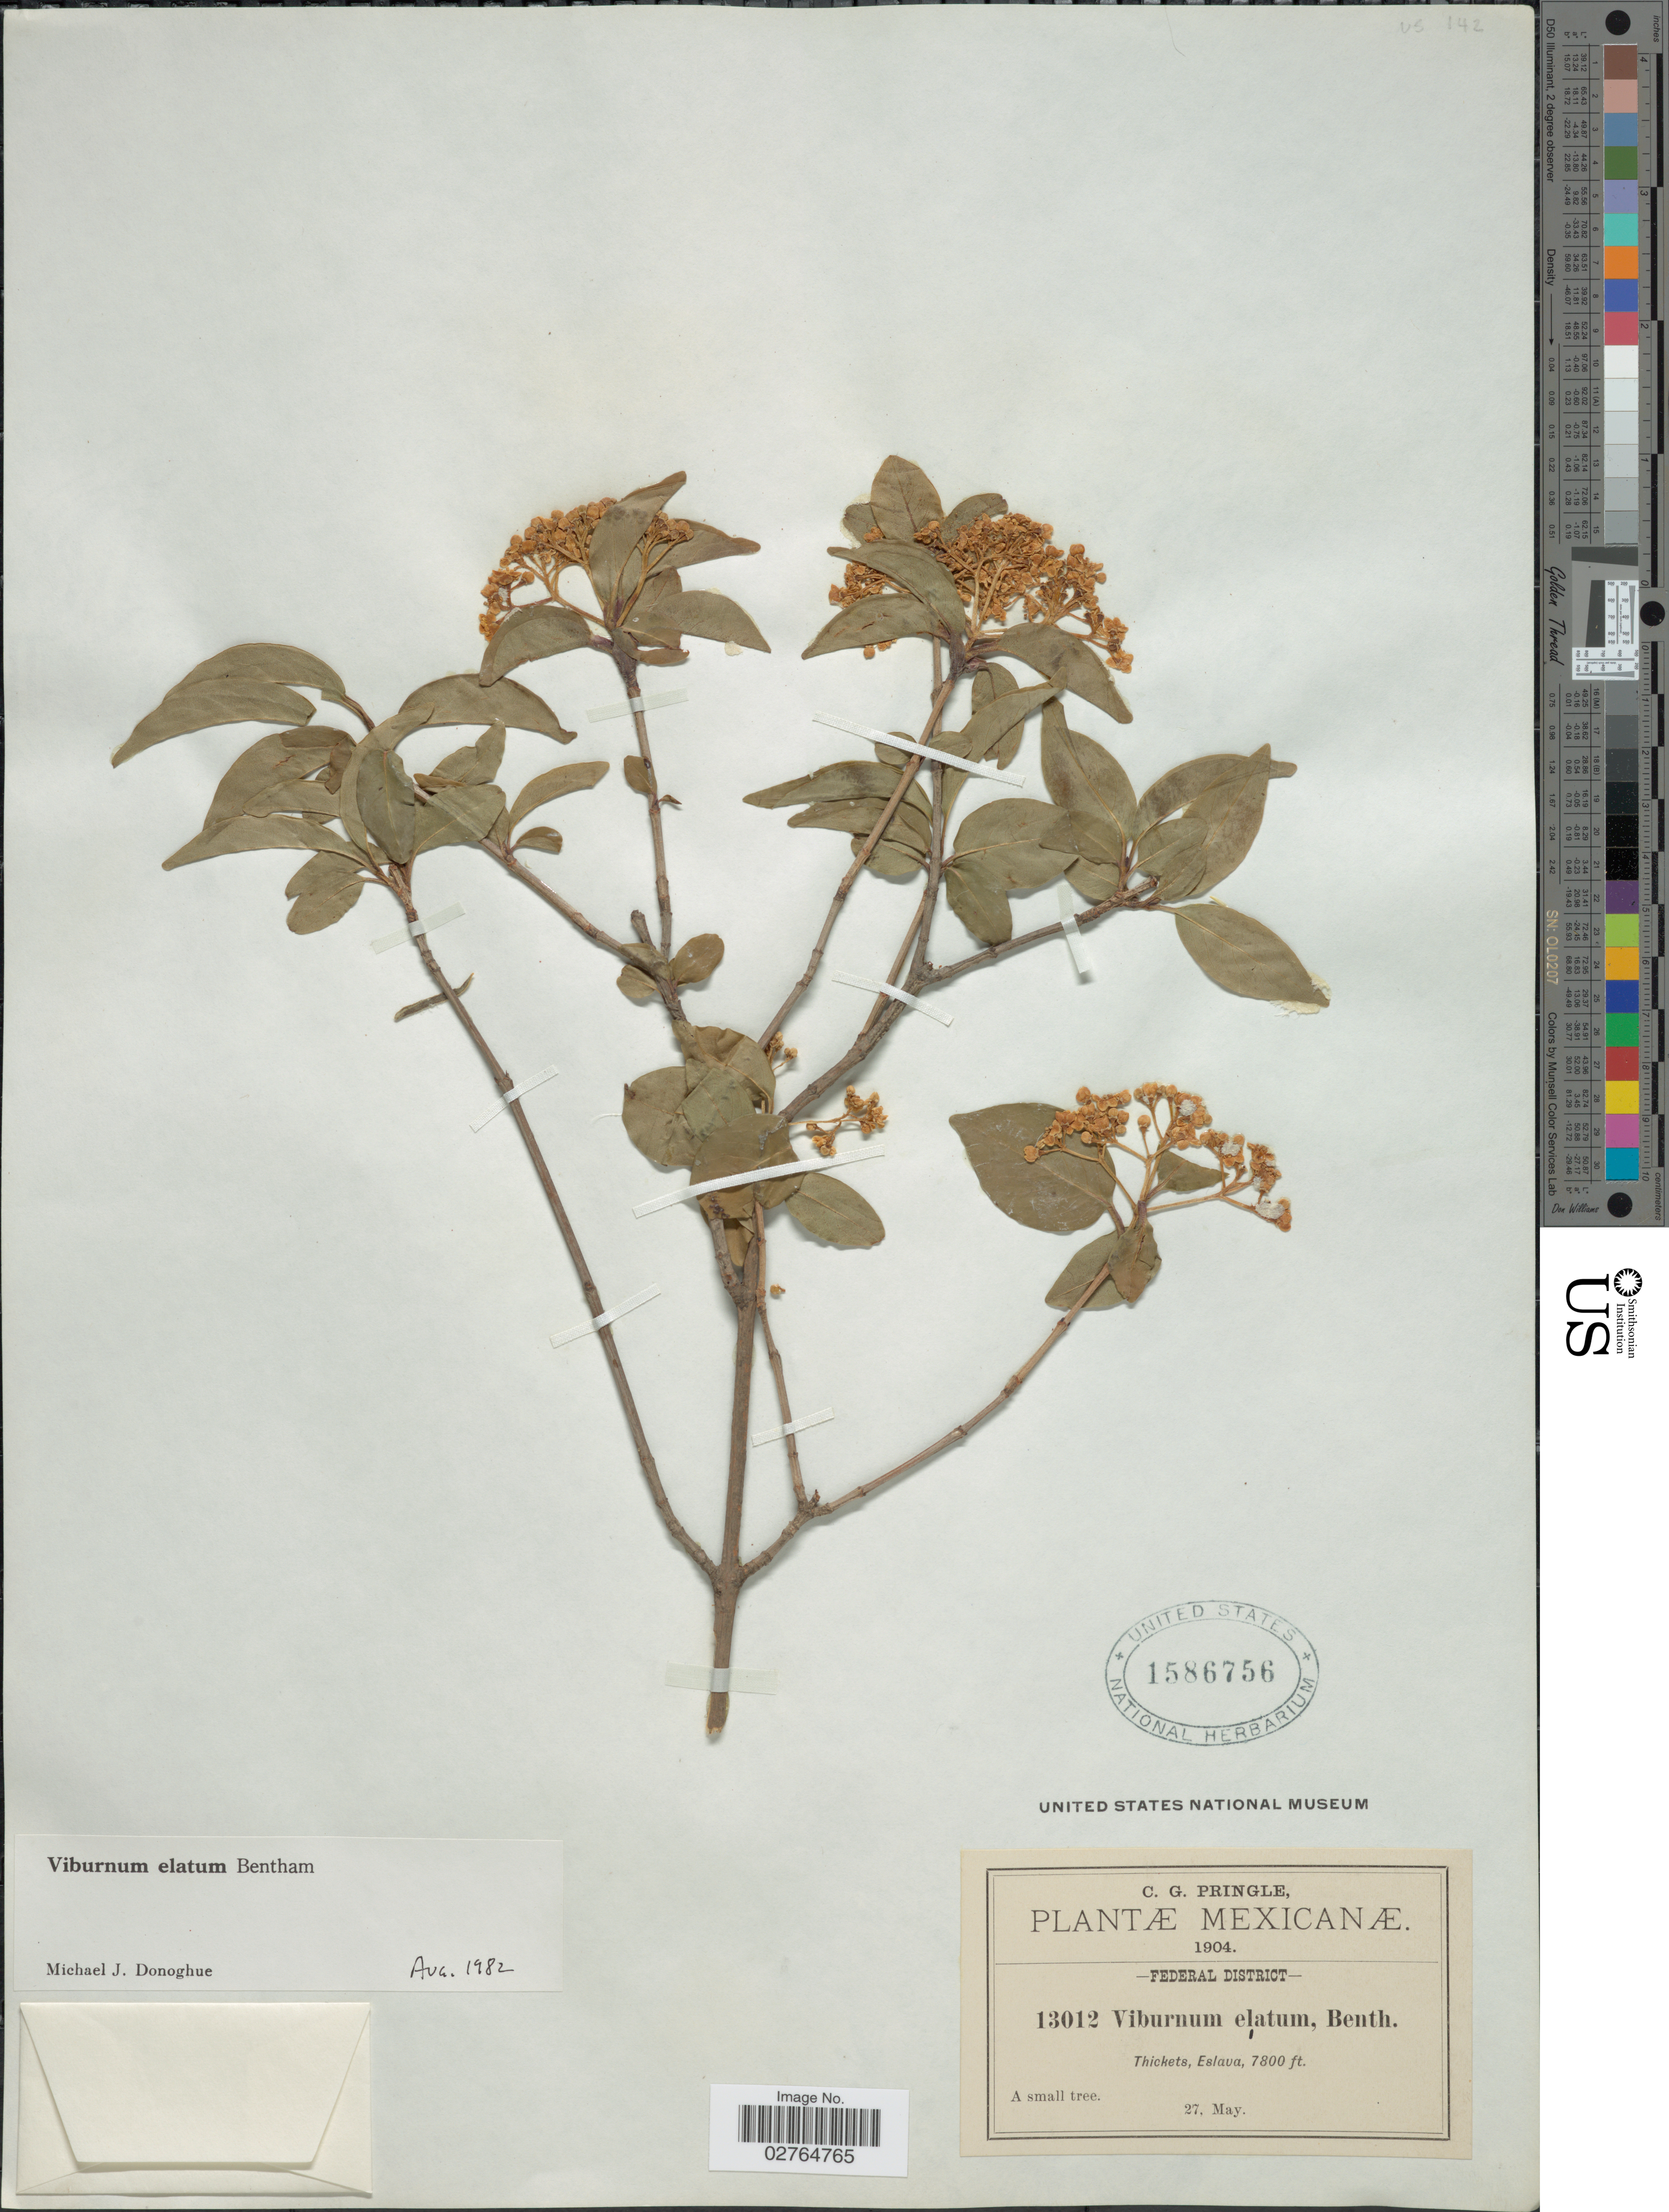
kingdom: Plantae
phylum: Tracheophyta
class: Magnoliopsida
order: Dipsacales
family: Viburnaceae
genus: Viburnum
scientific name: Viburnum elatum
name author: Benth.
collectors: C. G. Pringle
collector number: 13012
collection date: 1904-05-27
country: Mexico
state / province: Distrito Federal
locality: Federal District. Thickets, Eslava.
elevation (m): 2377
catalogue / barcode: US 1586756